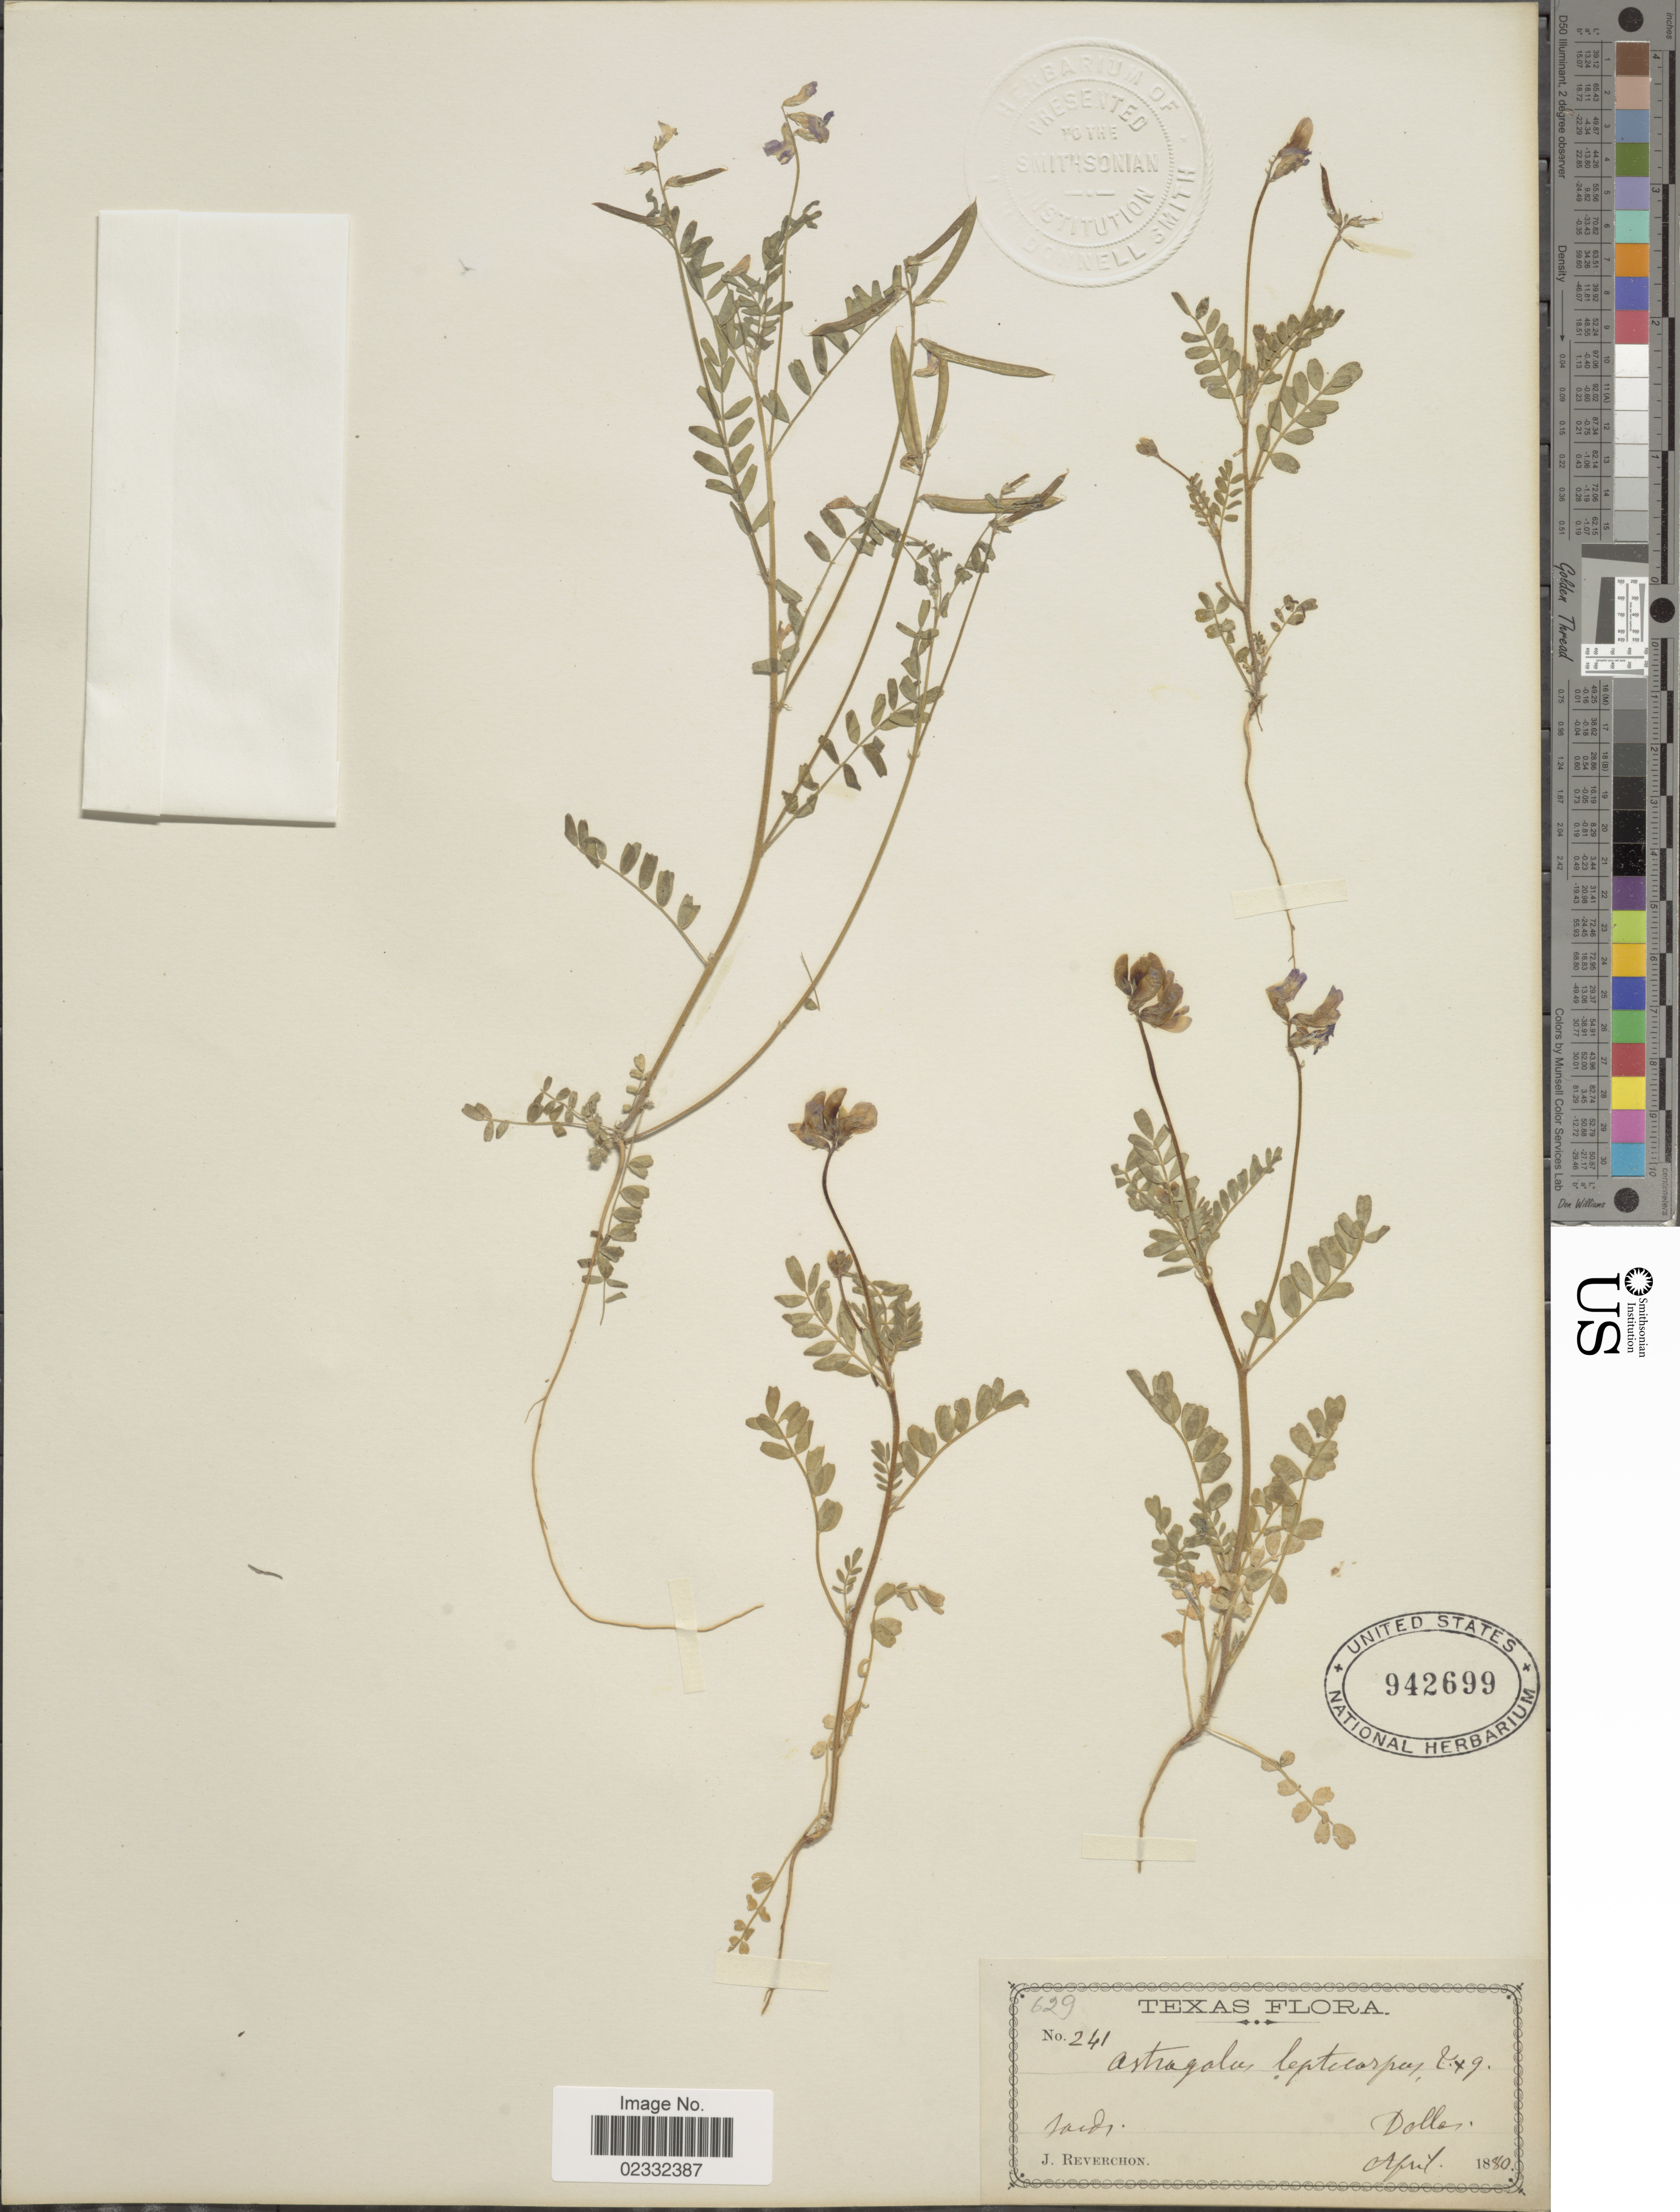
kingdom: Plantae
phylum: Tracheophyta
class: Magnoliopsida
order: Fabales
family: Fabaceae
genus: Astragalus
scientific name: Astragalus leptocarpus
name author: Torr. & A. Gray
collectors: J. Reverchon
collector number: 241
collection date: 1880-04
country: United States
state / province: Texas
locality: Dallas.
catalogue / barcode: US 942699